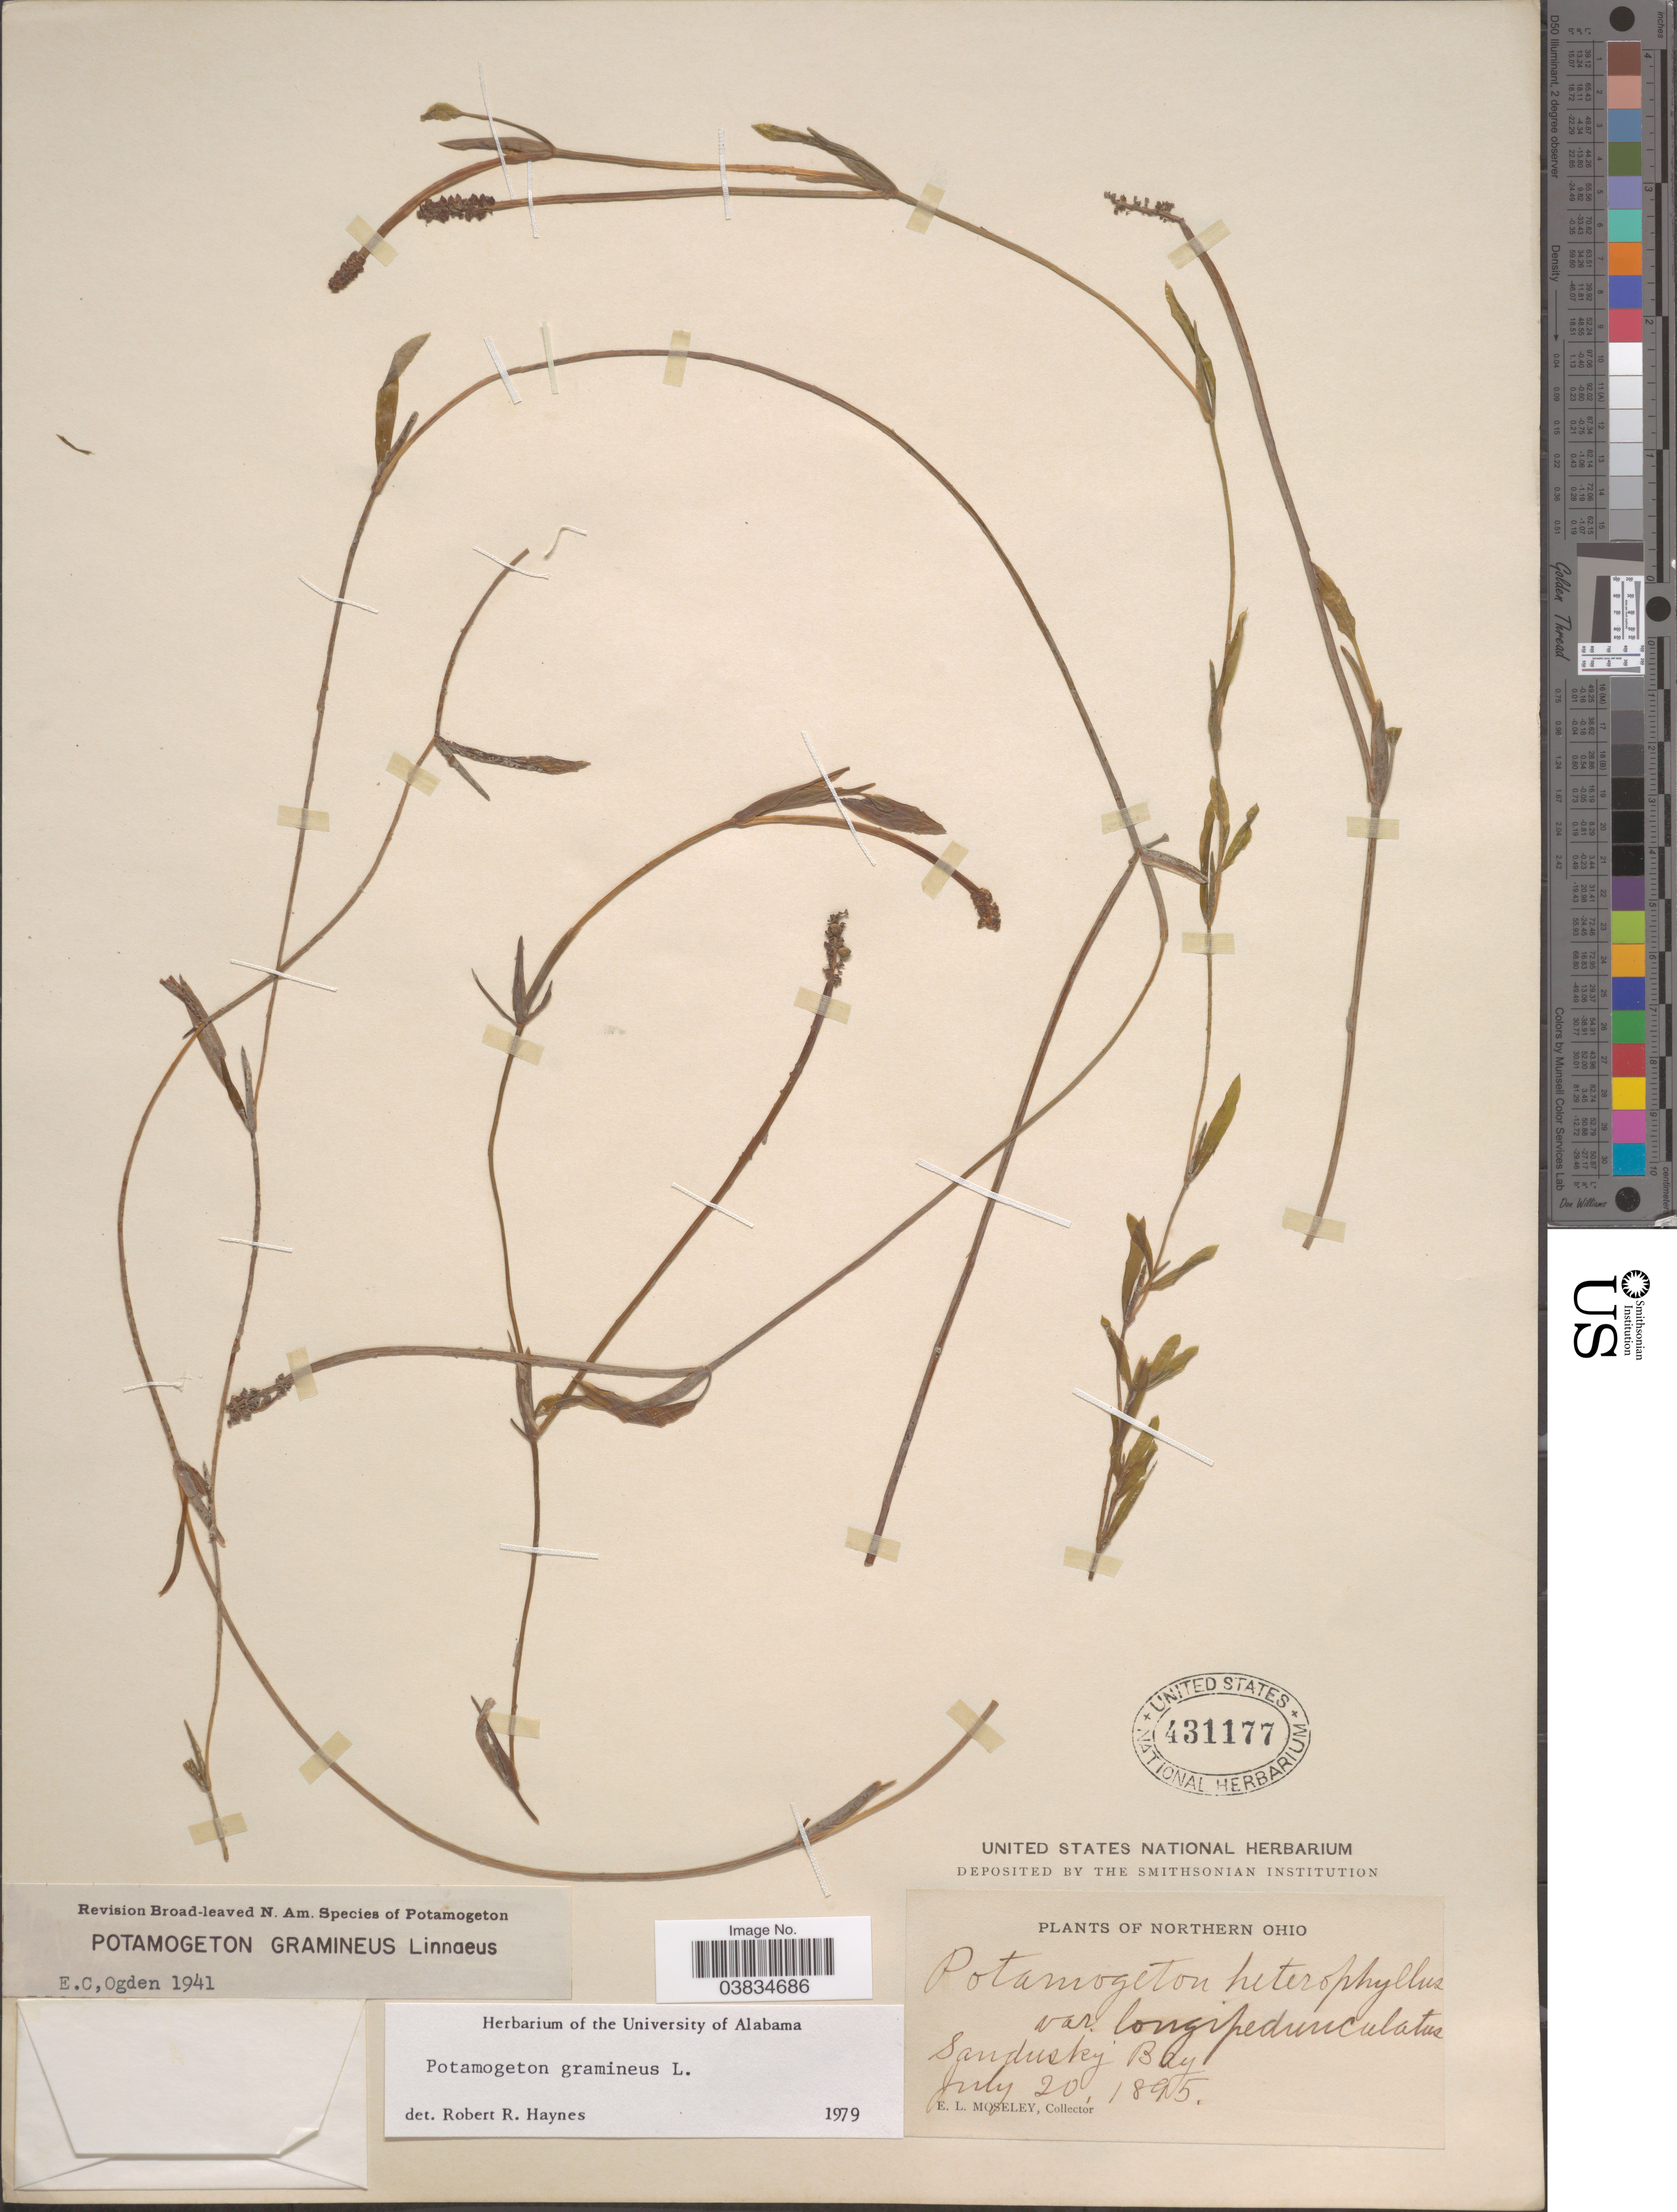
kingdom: Plantae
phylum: Tracheophyta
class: Liliopsida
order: Alismatales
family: Potamogetonaceae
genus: Potamogeton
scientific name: Potamogeton gramineus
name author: L.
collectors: E. Moseley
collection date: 1895-07-20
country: United States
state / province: Ohio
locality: Northern Ohio. Sandusky Bay.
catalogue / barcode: US 431177